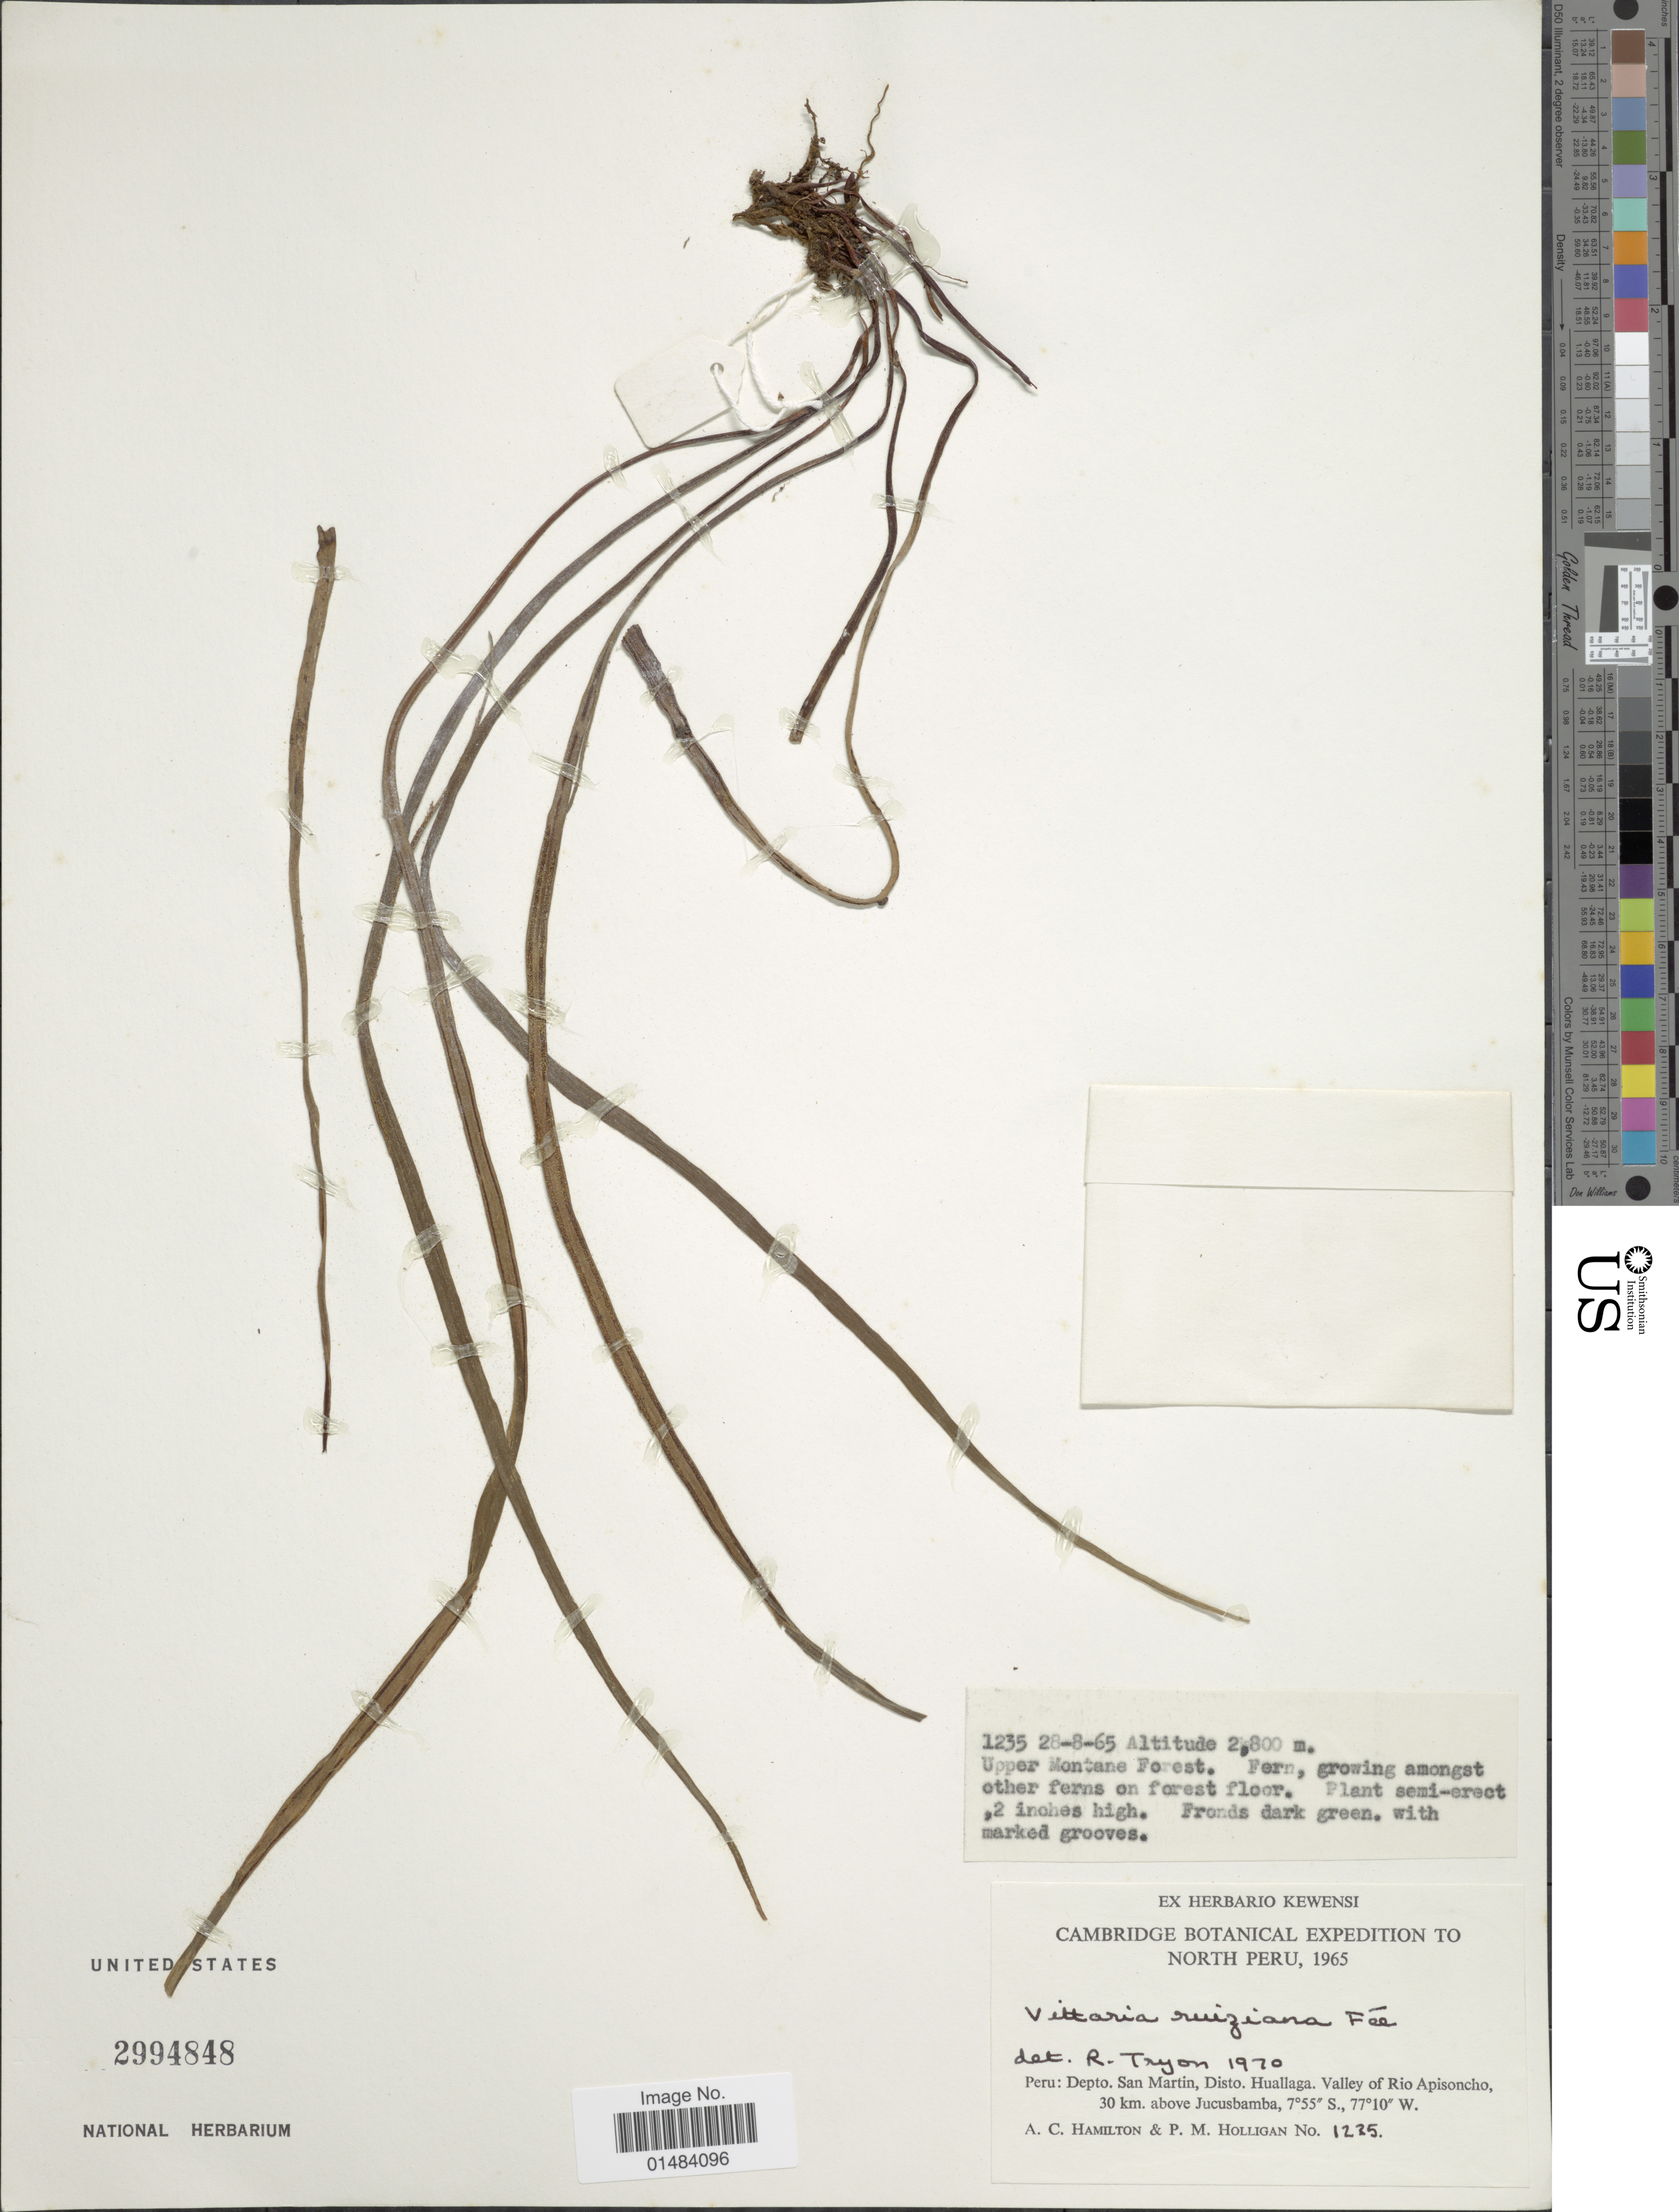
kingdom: Plantae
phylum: Tracheophyta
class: Polypodiopsida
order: Polypodiales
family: Pteridaceae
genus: Vittaria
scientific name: Vittaria ruiziana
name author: Fée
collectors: A. Hamilton & P. Holligan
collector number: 1235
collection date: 1965-08-28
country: Peru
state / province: San Martín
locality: Peru: Depto. San Martin,Disto. Huallaga. Valley of Rio Apisoncho, 30 km. above Jucusbamba.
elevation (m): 2800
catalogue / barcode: US 2994848